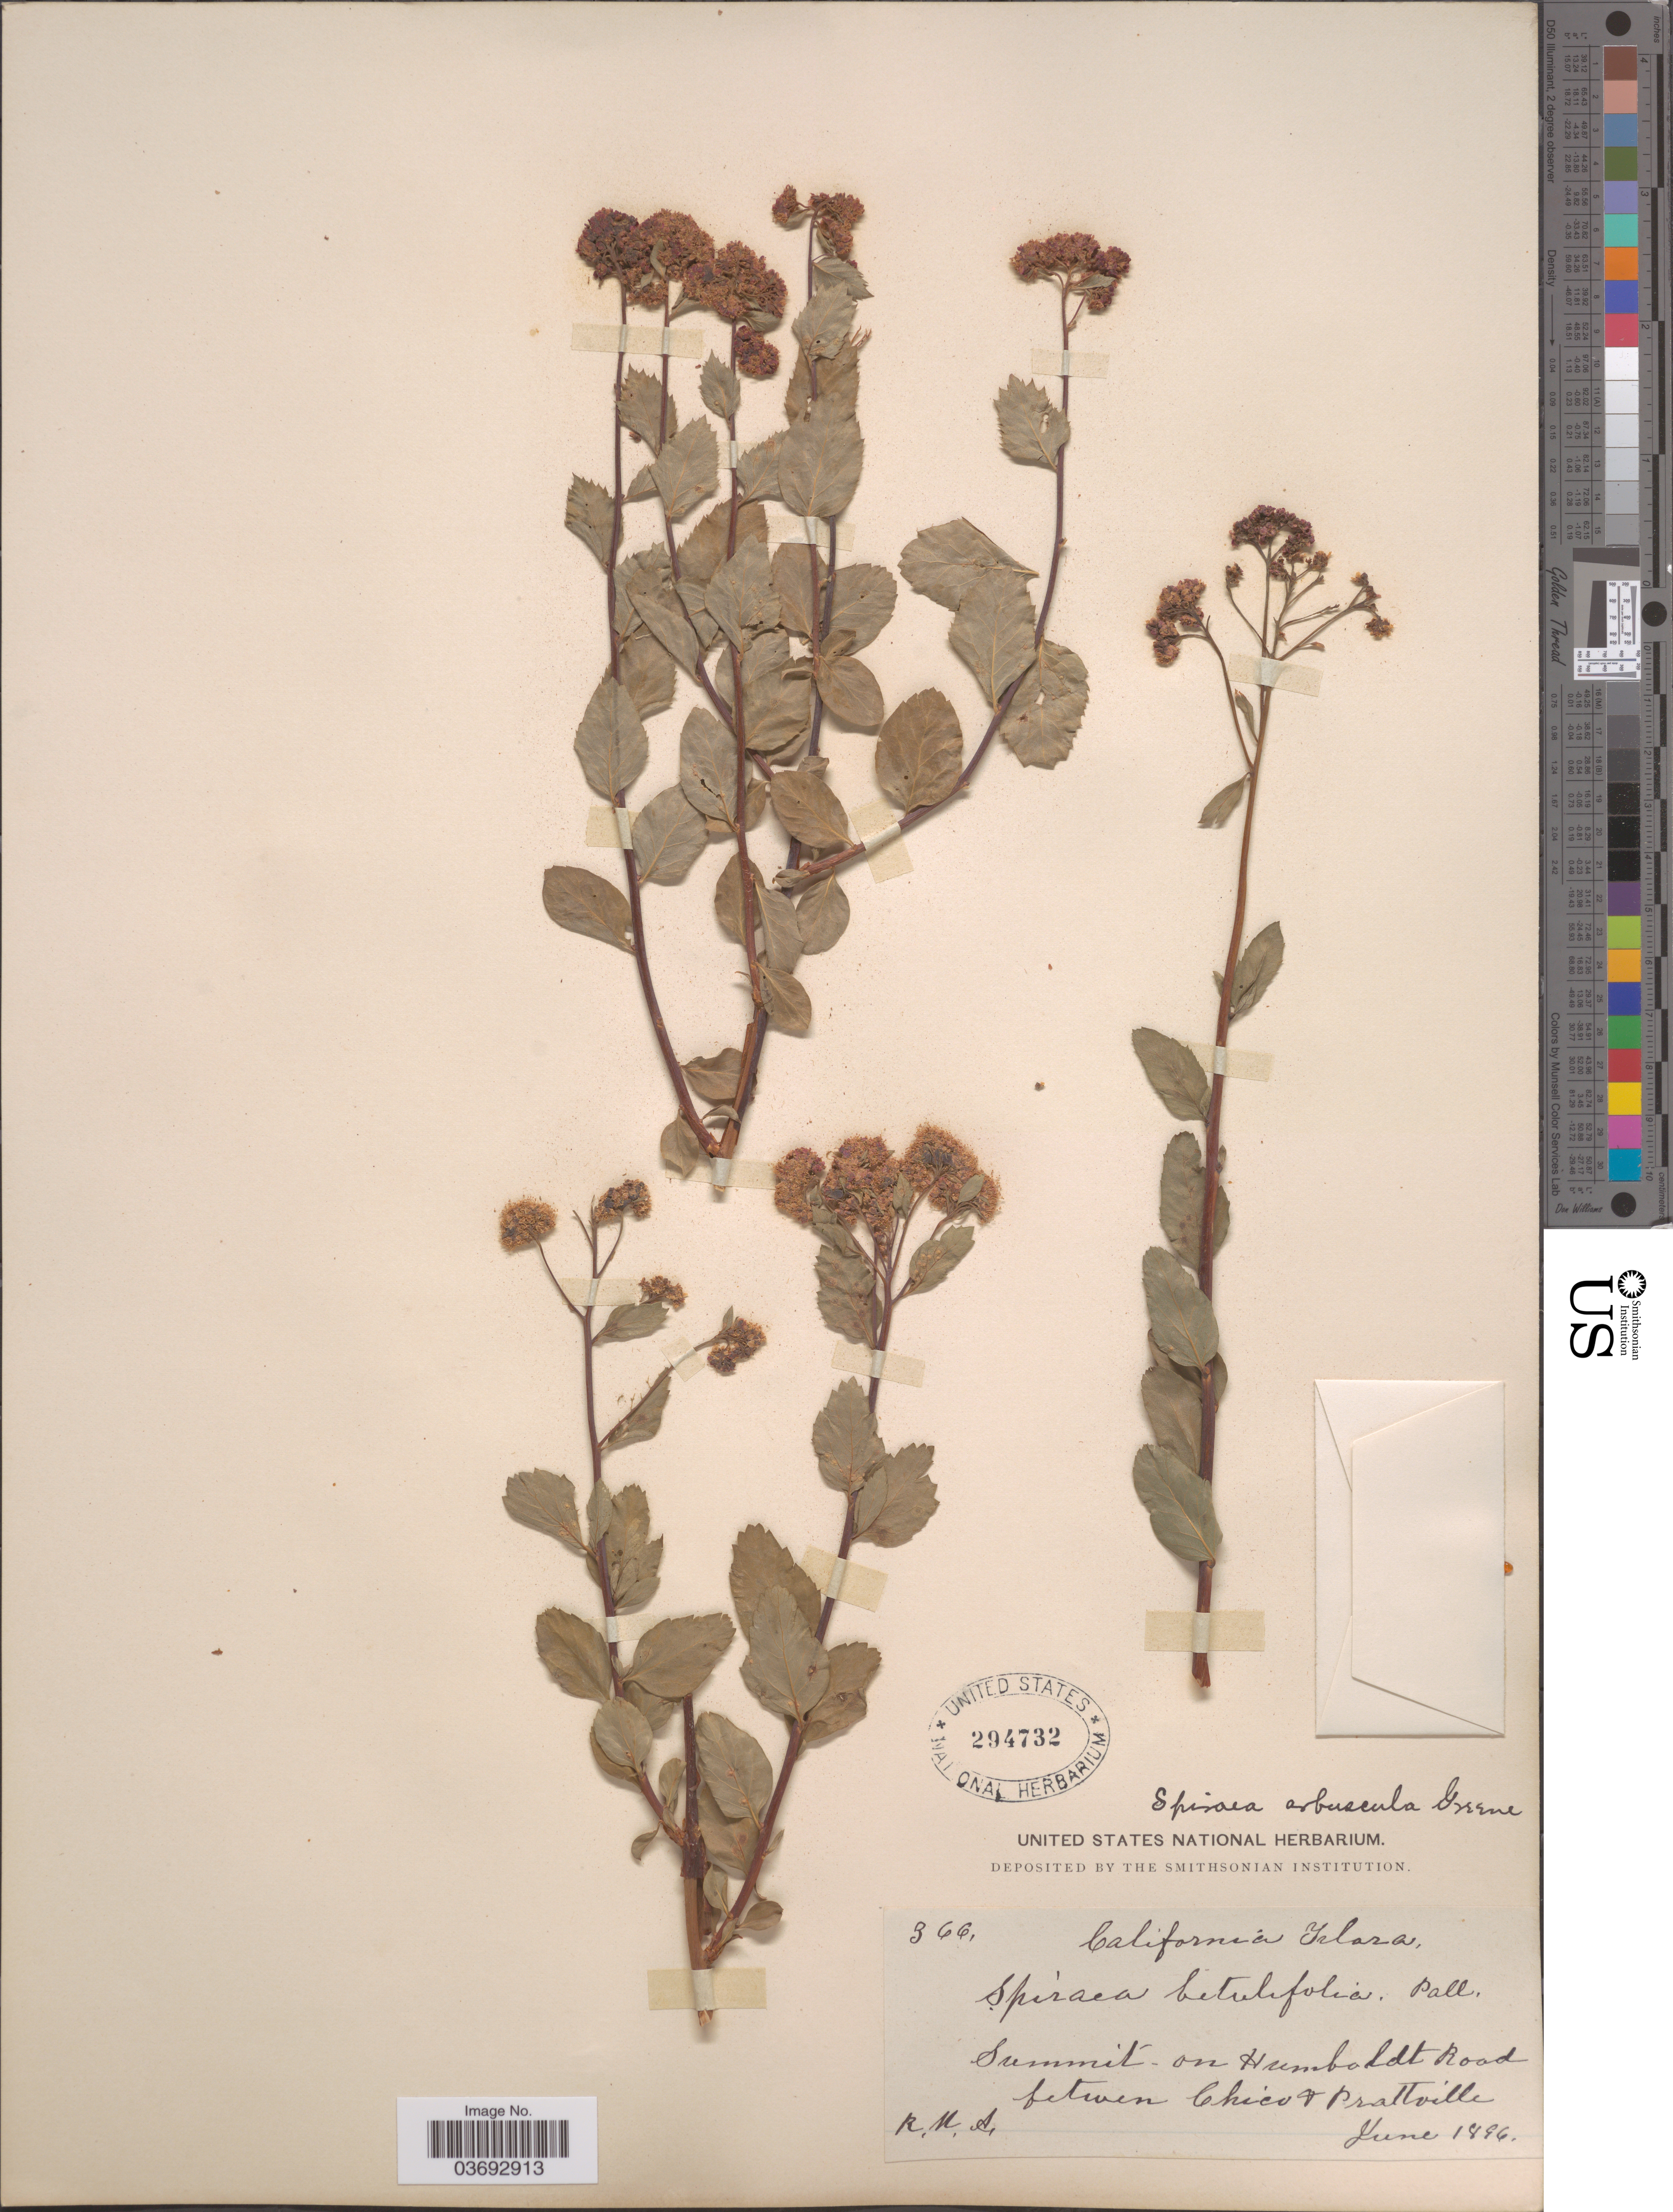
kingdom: Plantae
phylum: Tracheophyta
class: Magnoliopsida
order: Rosales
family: Rosaceae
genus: Spiraea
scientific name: Spiraea splendens var. splendens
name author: Baumann ex K. Koch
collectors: R. M. A.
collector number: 366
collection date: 1896-06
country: United States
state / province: California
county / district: Butte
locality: Summit on Humboldt Road between Chico & Prattville.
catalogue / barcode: US 294732